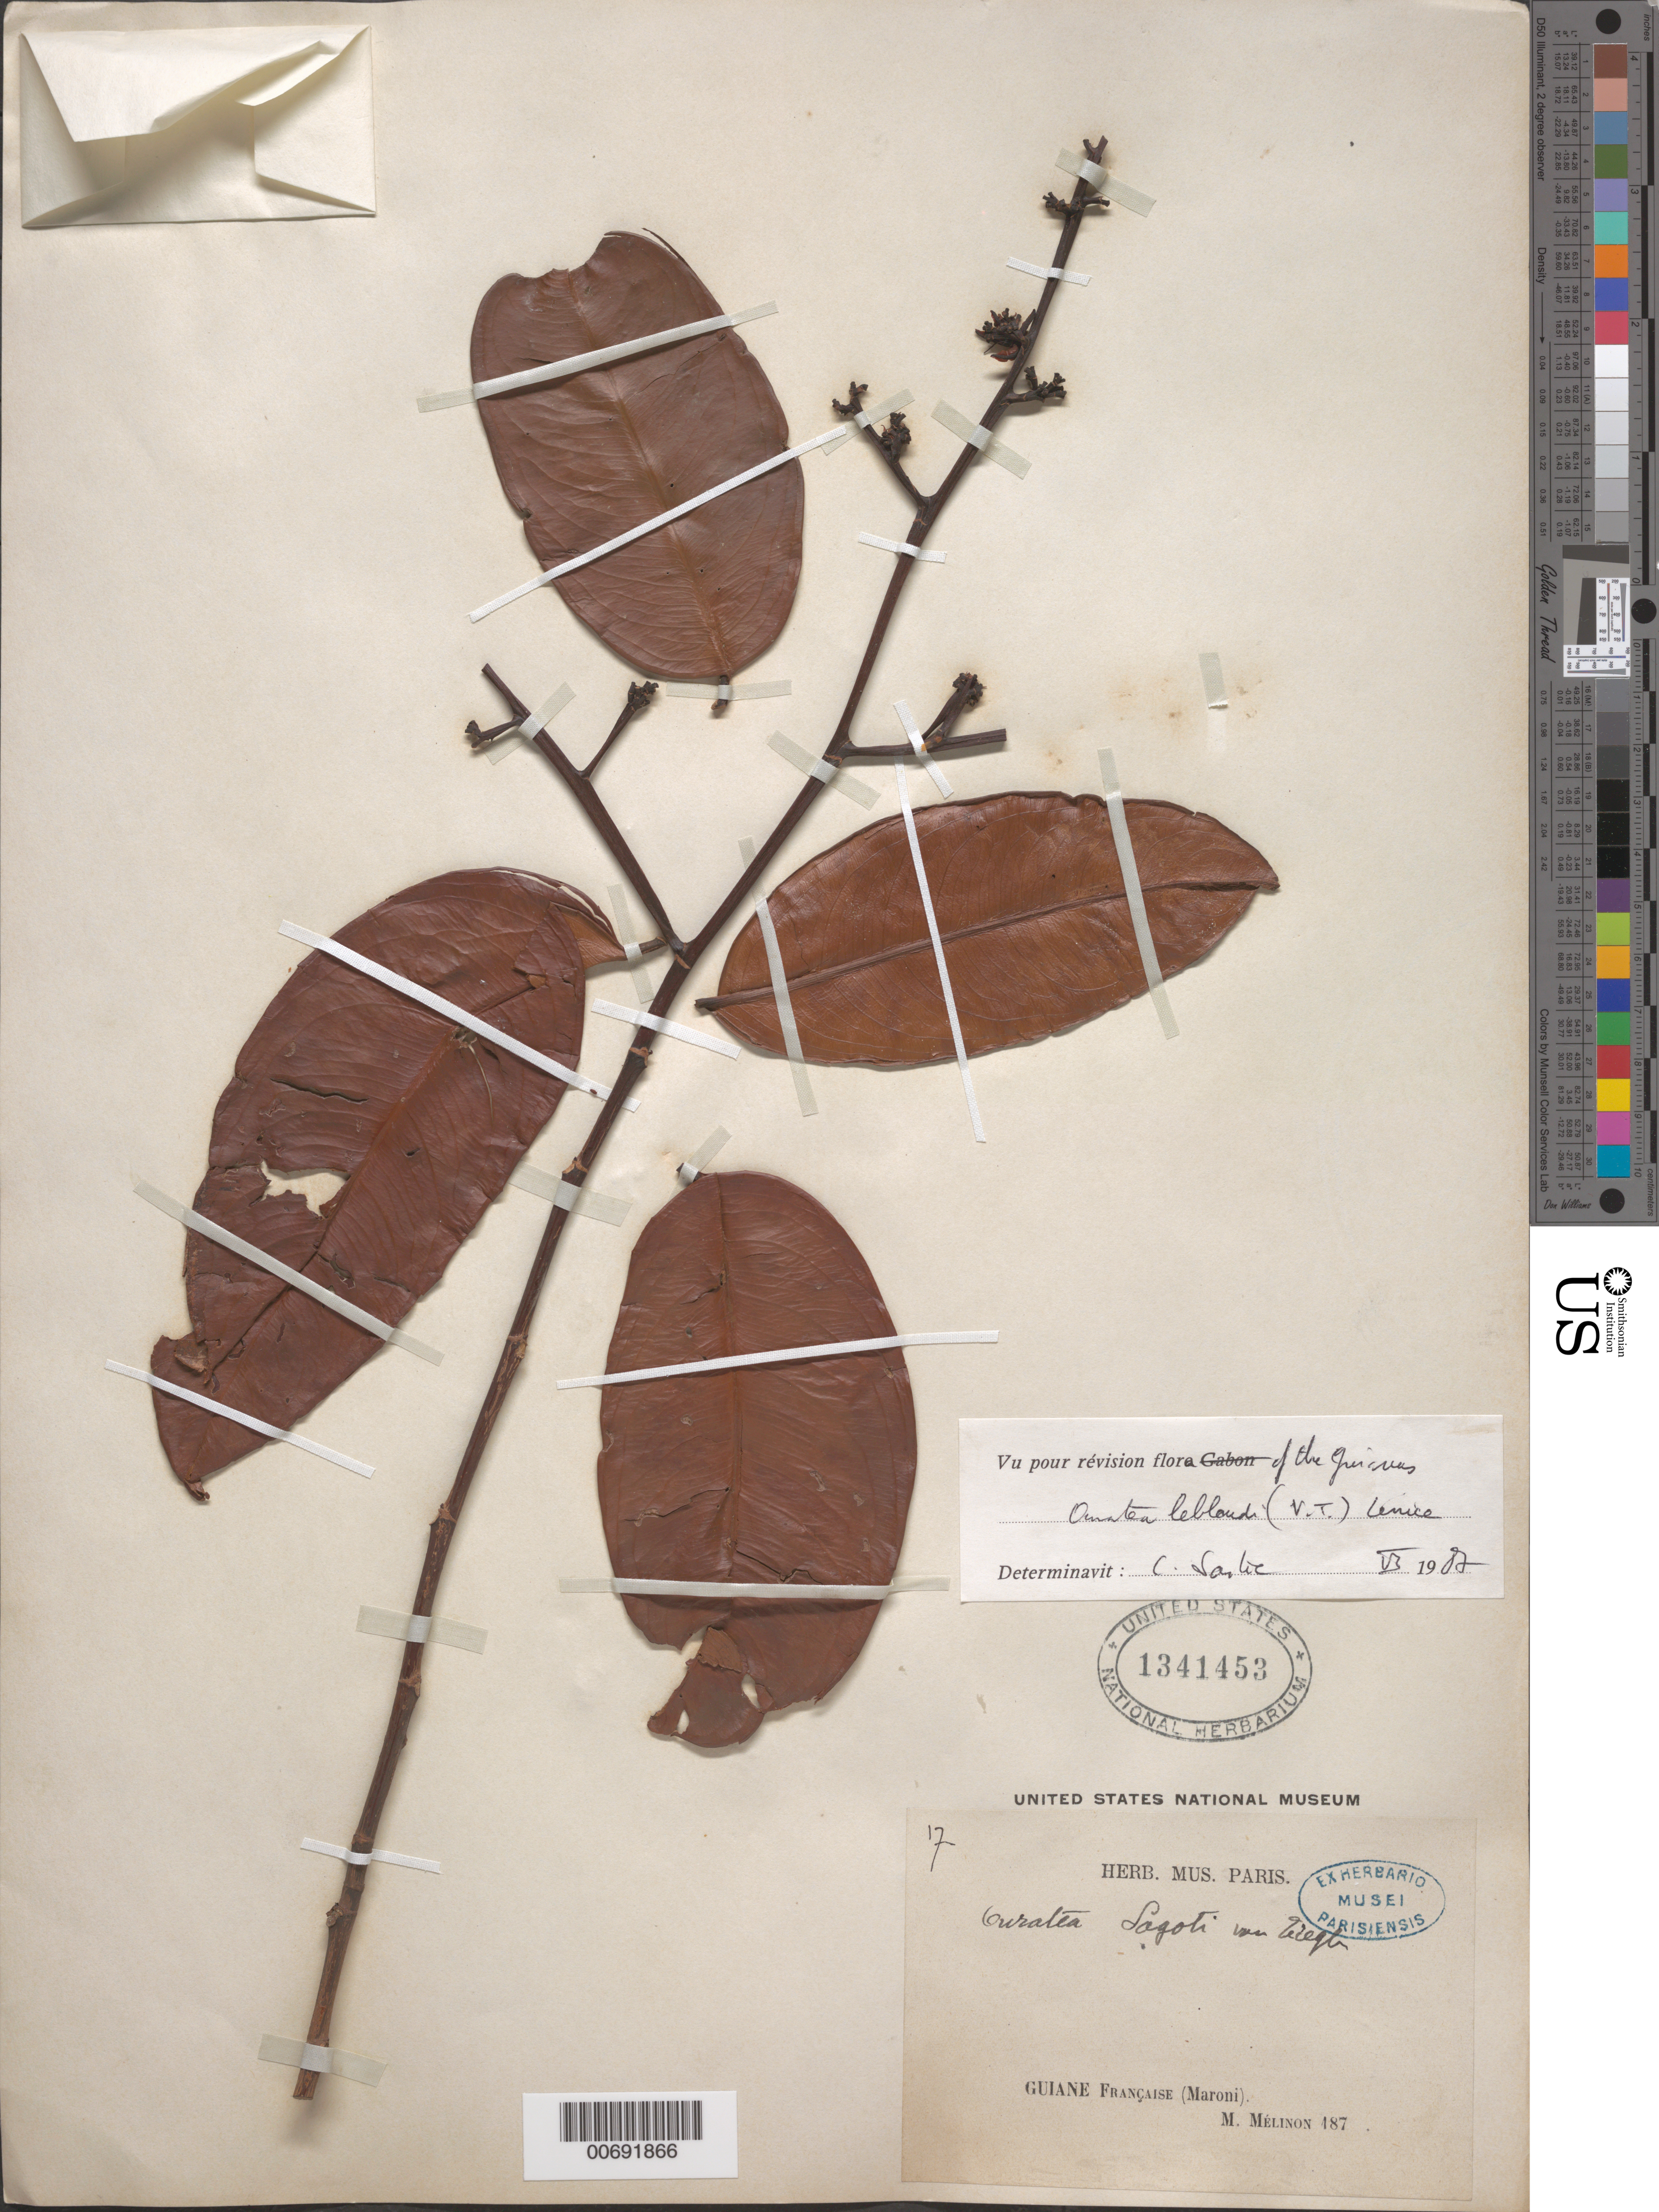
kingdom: Plantae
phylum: Tracheophyta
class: Magnoliopsida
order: Malpighiales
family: Ochnaceae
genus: Ouratea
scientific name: Ouratea leblondii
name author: (Tiegh.) Lemée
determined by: Sastre, C. H. L.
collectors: E. Mélinon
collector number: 17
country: French Guiana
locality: Maroni R.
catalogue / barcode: US 1341453